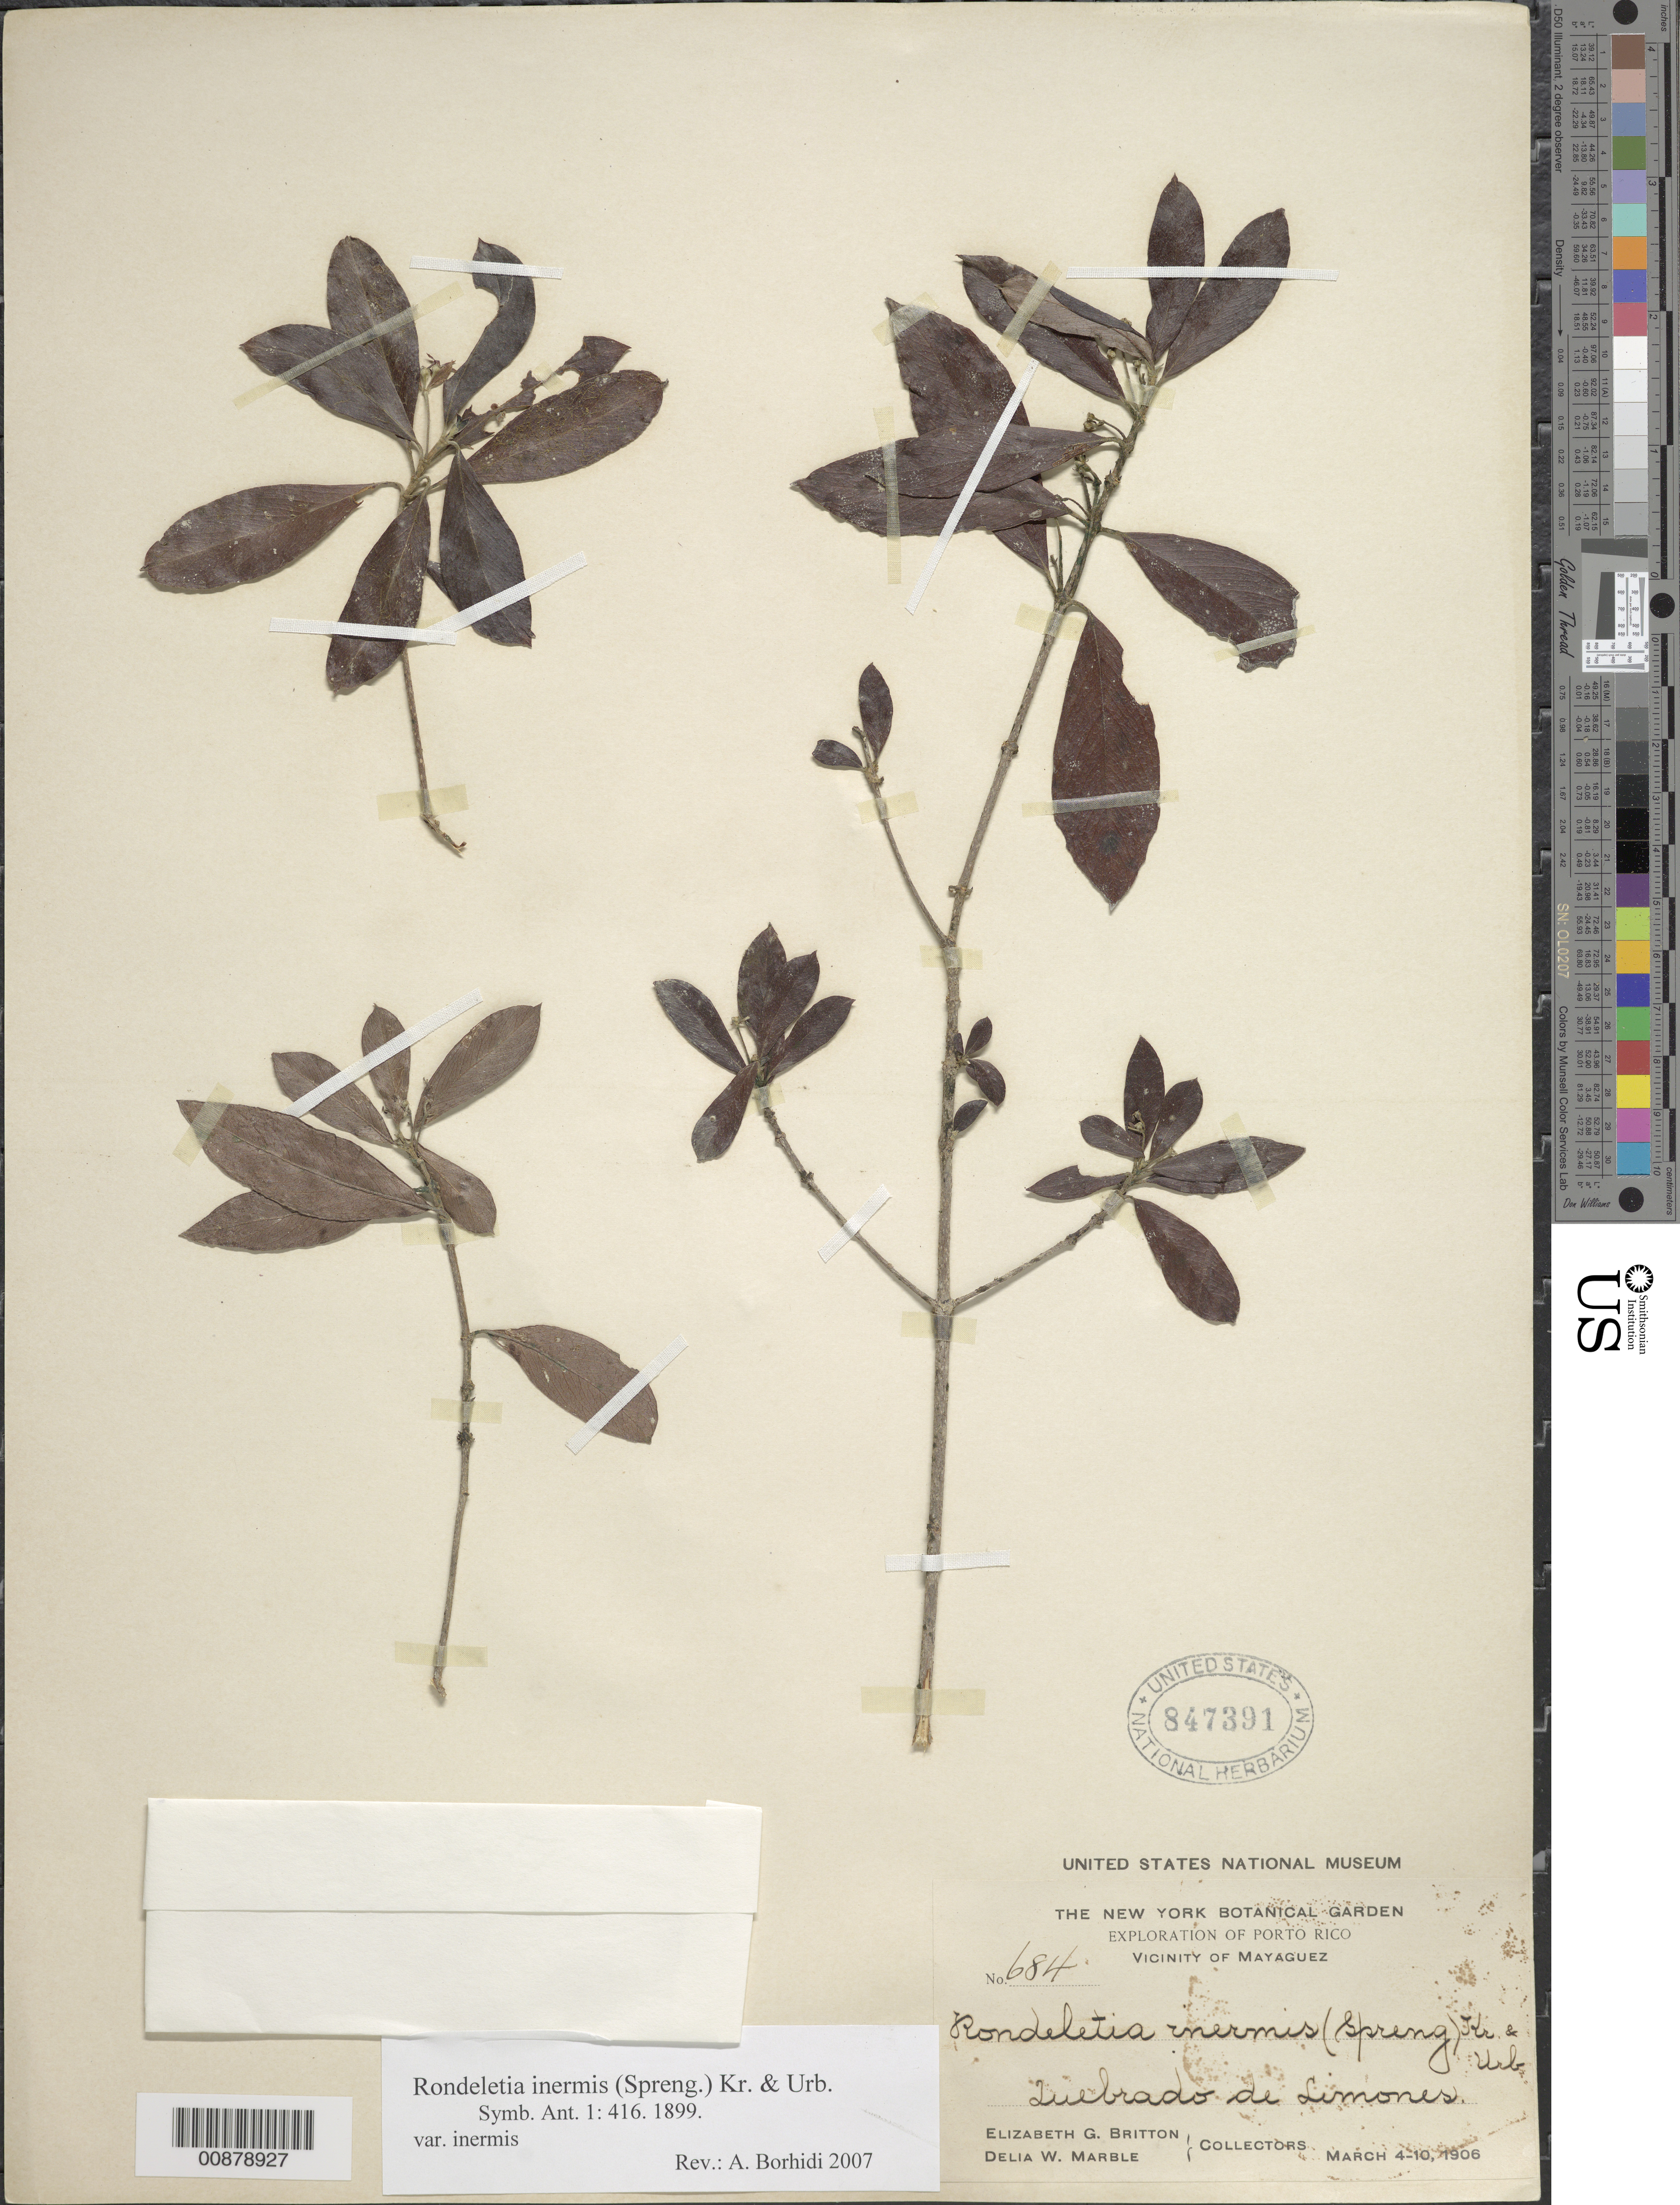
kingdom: Plantae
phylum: Tracheophyta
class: Magnoliopsida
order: Gentianales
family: Rubiaceae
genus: Rondeletia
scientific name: Rondeletia inermis var. inermis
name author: (Spreng.) Krug & Urb.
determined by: Borhidi, Attila L.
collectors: E. G. Britton & D. W. Marble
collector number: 684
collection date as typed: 04 Mar 1906 to 10 Mar 1906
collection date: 1906-03-04/1906-03-10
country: Puerto Rico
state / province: Mayagüez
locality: Vicinity of Mayagüez, Quebrada de Simones.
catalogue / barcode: US 847391